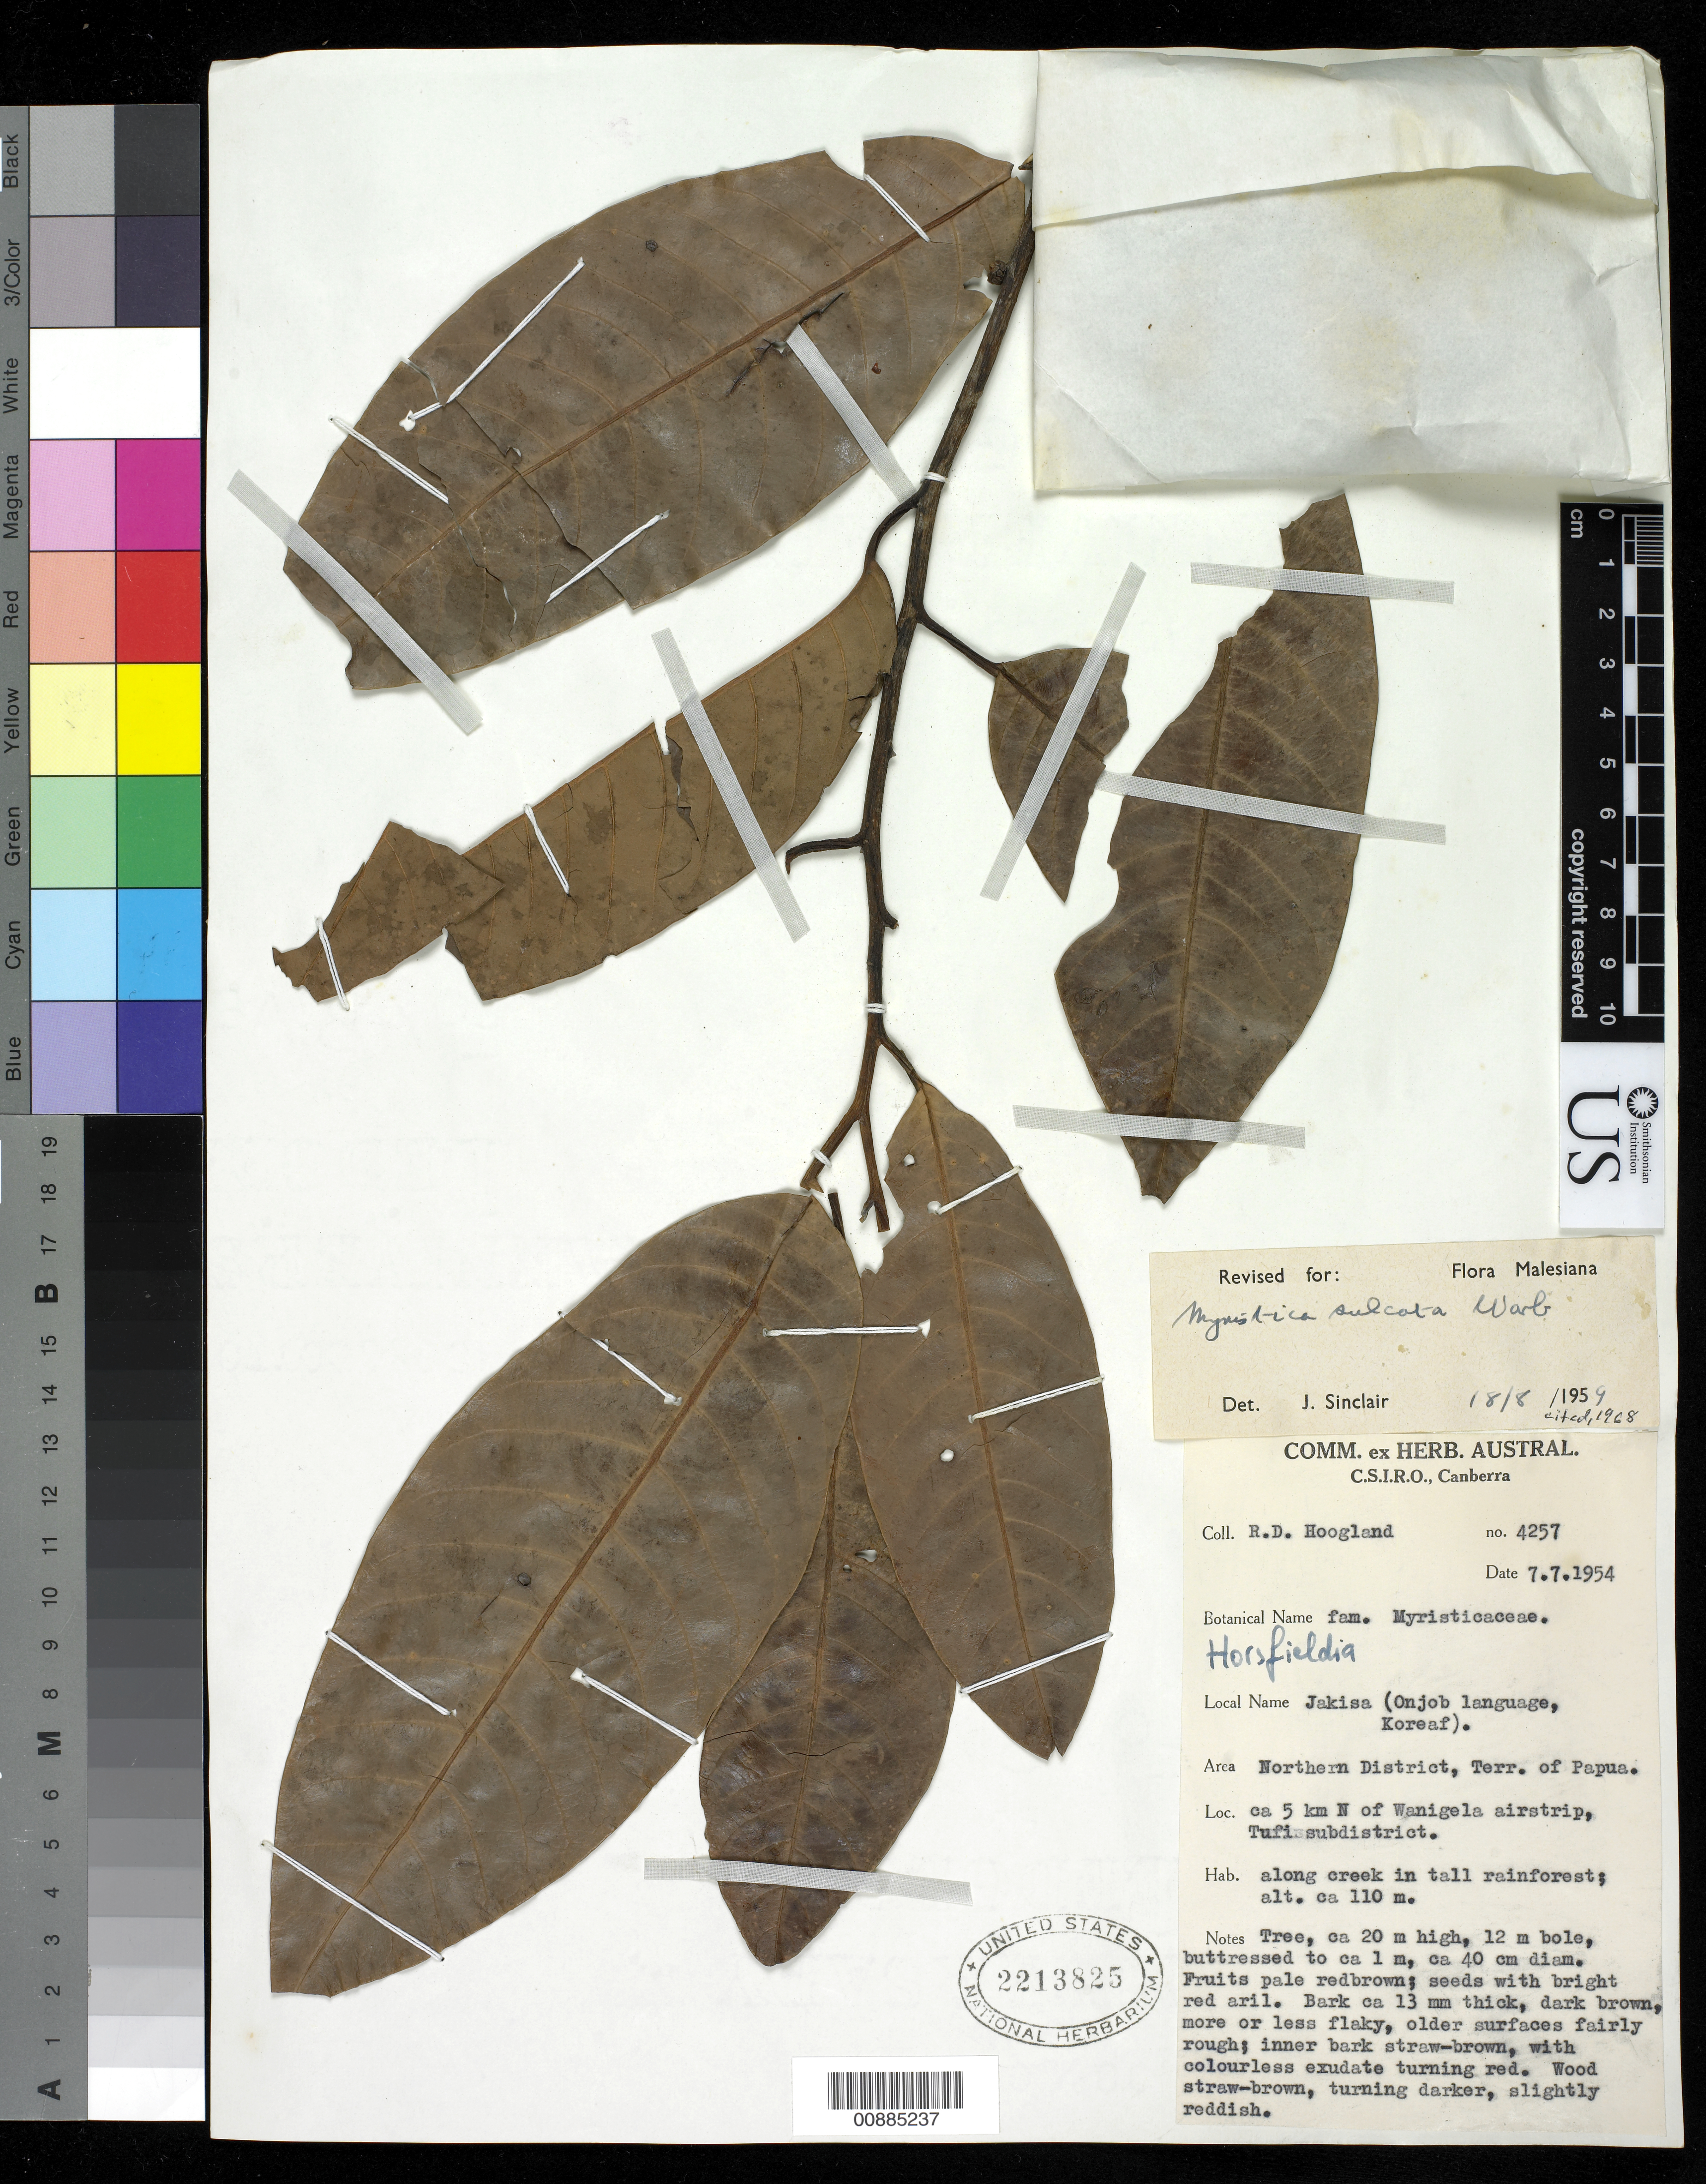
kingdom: Plantae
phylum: Tracheophyta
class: Magnoliopsida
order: Magnoliales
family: Myristicaceae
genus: Myristica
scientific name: Myristica sulcata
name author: Warb.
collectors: R. D. Hoogland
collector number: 4257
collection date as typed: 07 Jul 1954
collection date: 1954-07-07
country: Papua New Guinea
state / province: Northern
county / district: Tufi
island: New Guinea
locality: ca 5 km N of Wanigela airstrip,Tufi subdivision.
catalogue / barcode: US 2213825